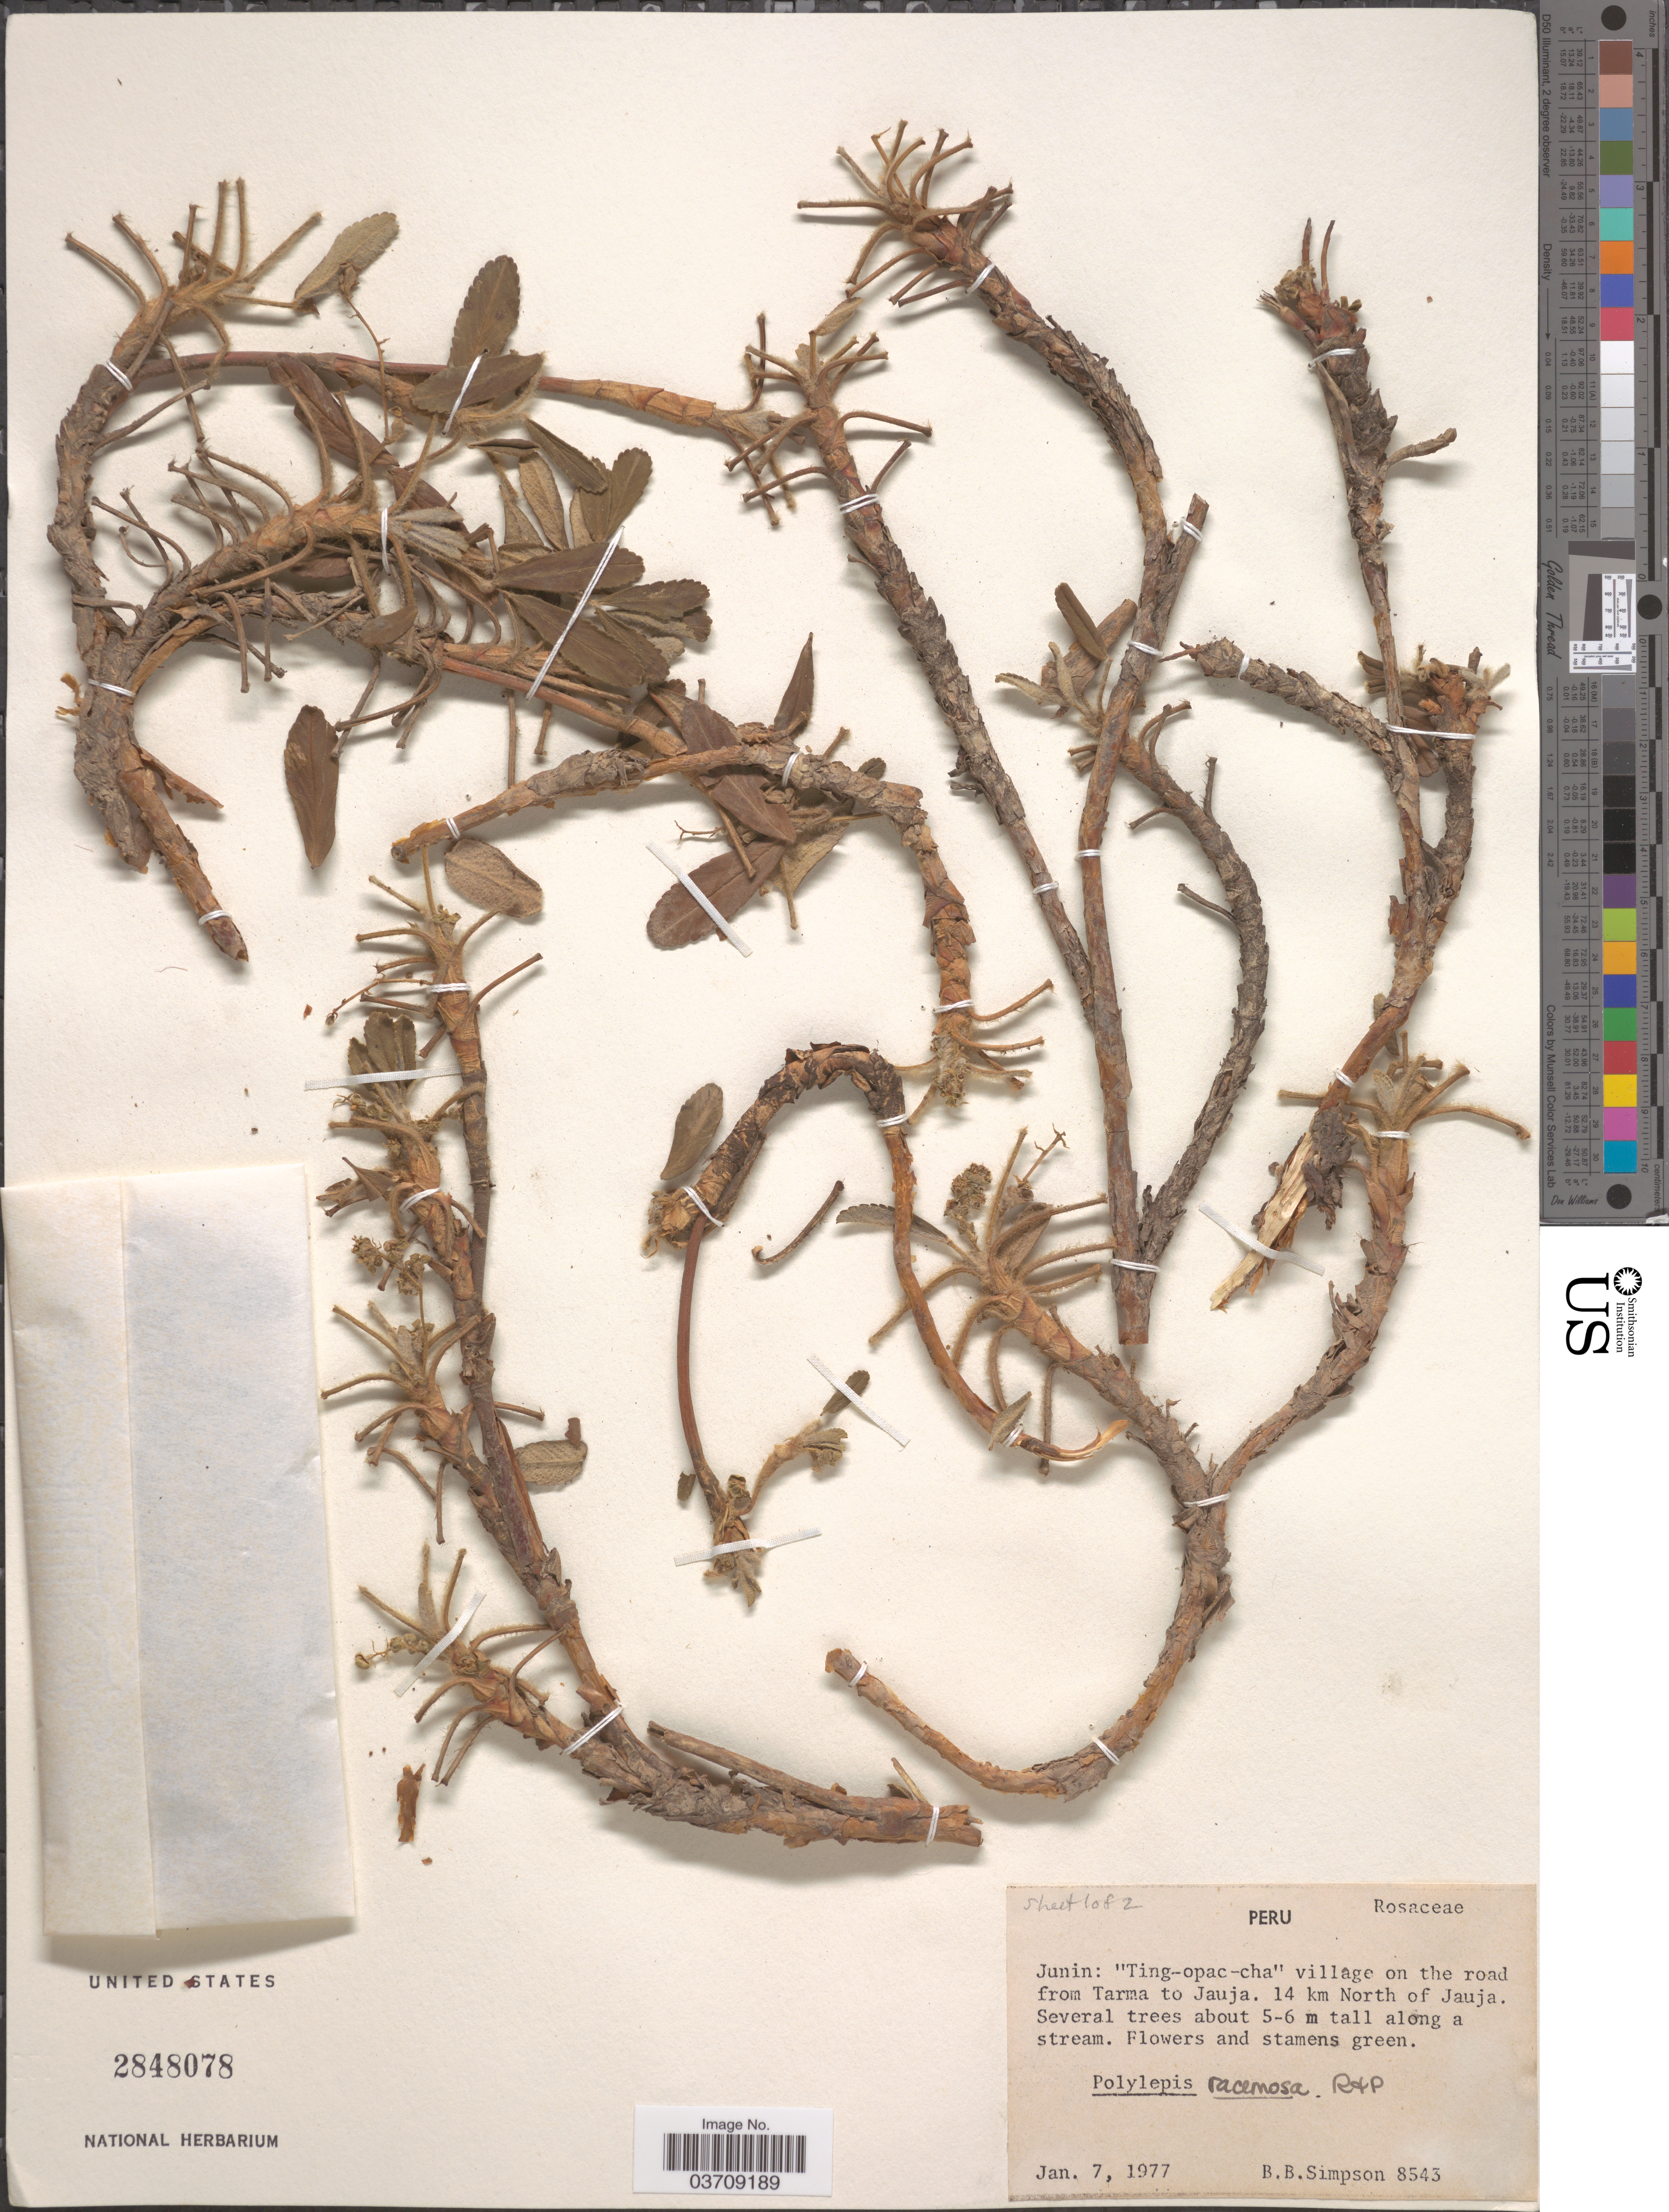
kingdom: Plantae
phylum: Tracheophyta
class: Magnoliopsida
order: Rosales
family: Rosaceae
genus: Polylepis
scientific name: Polylepis racemosa subsp. racemosa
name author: Ruiz & Pav.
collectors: B. Simpson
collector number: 8543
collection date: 1977-01-07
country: Peru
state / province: Junín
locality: Ting-opac-cha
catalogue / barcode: US 2848078